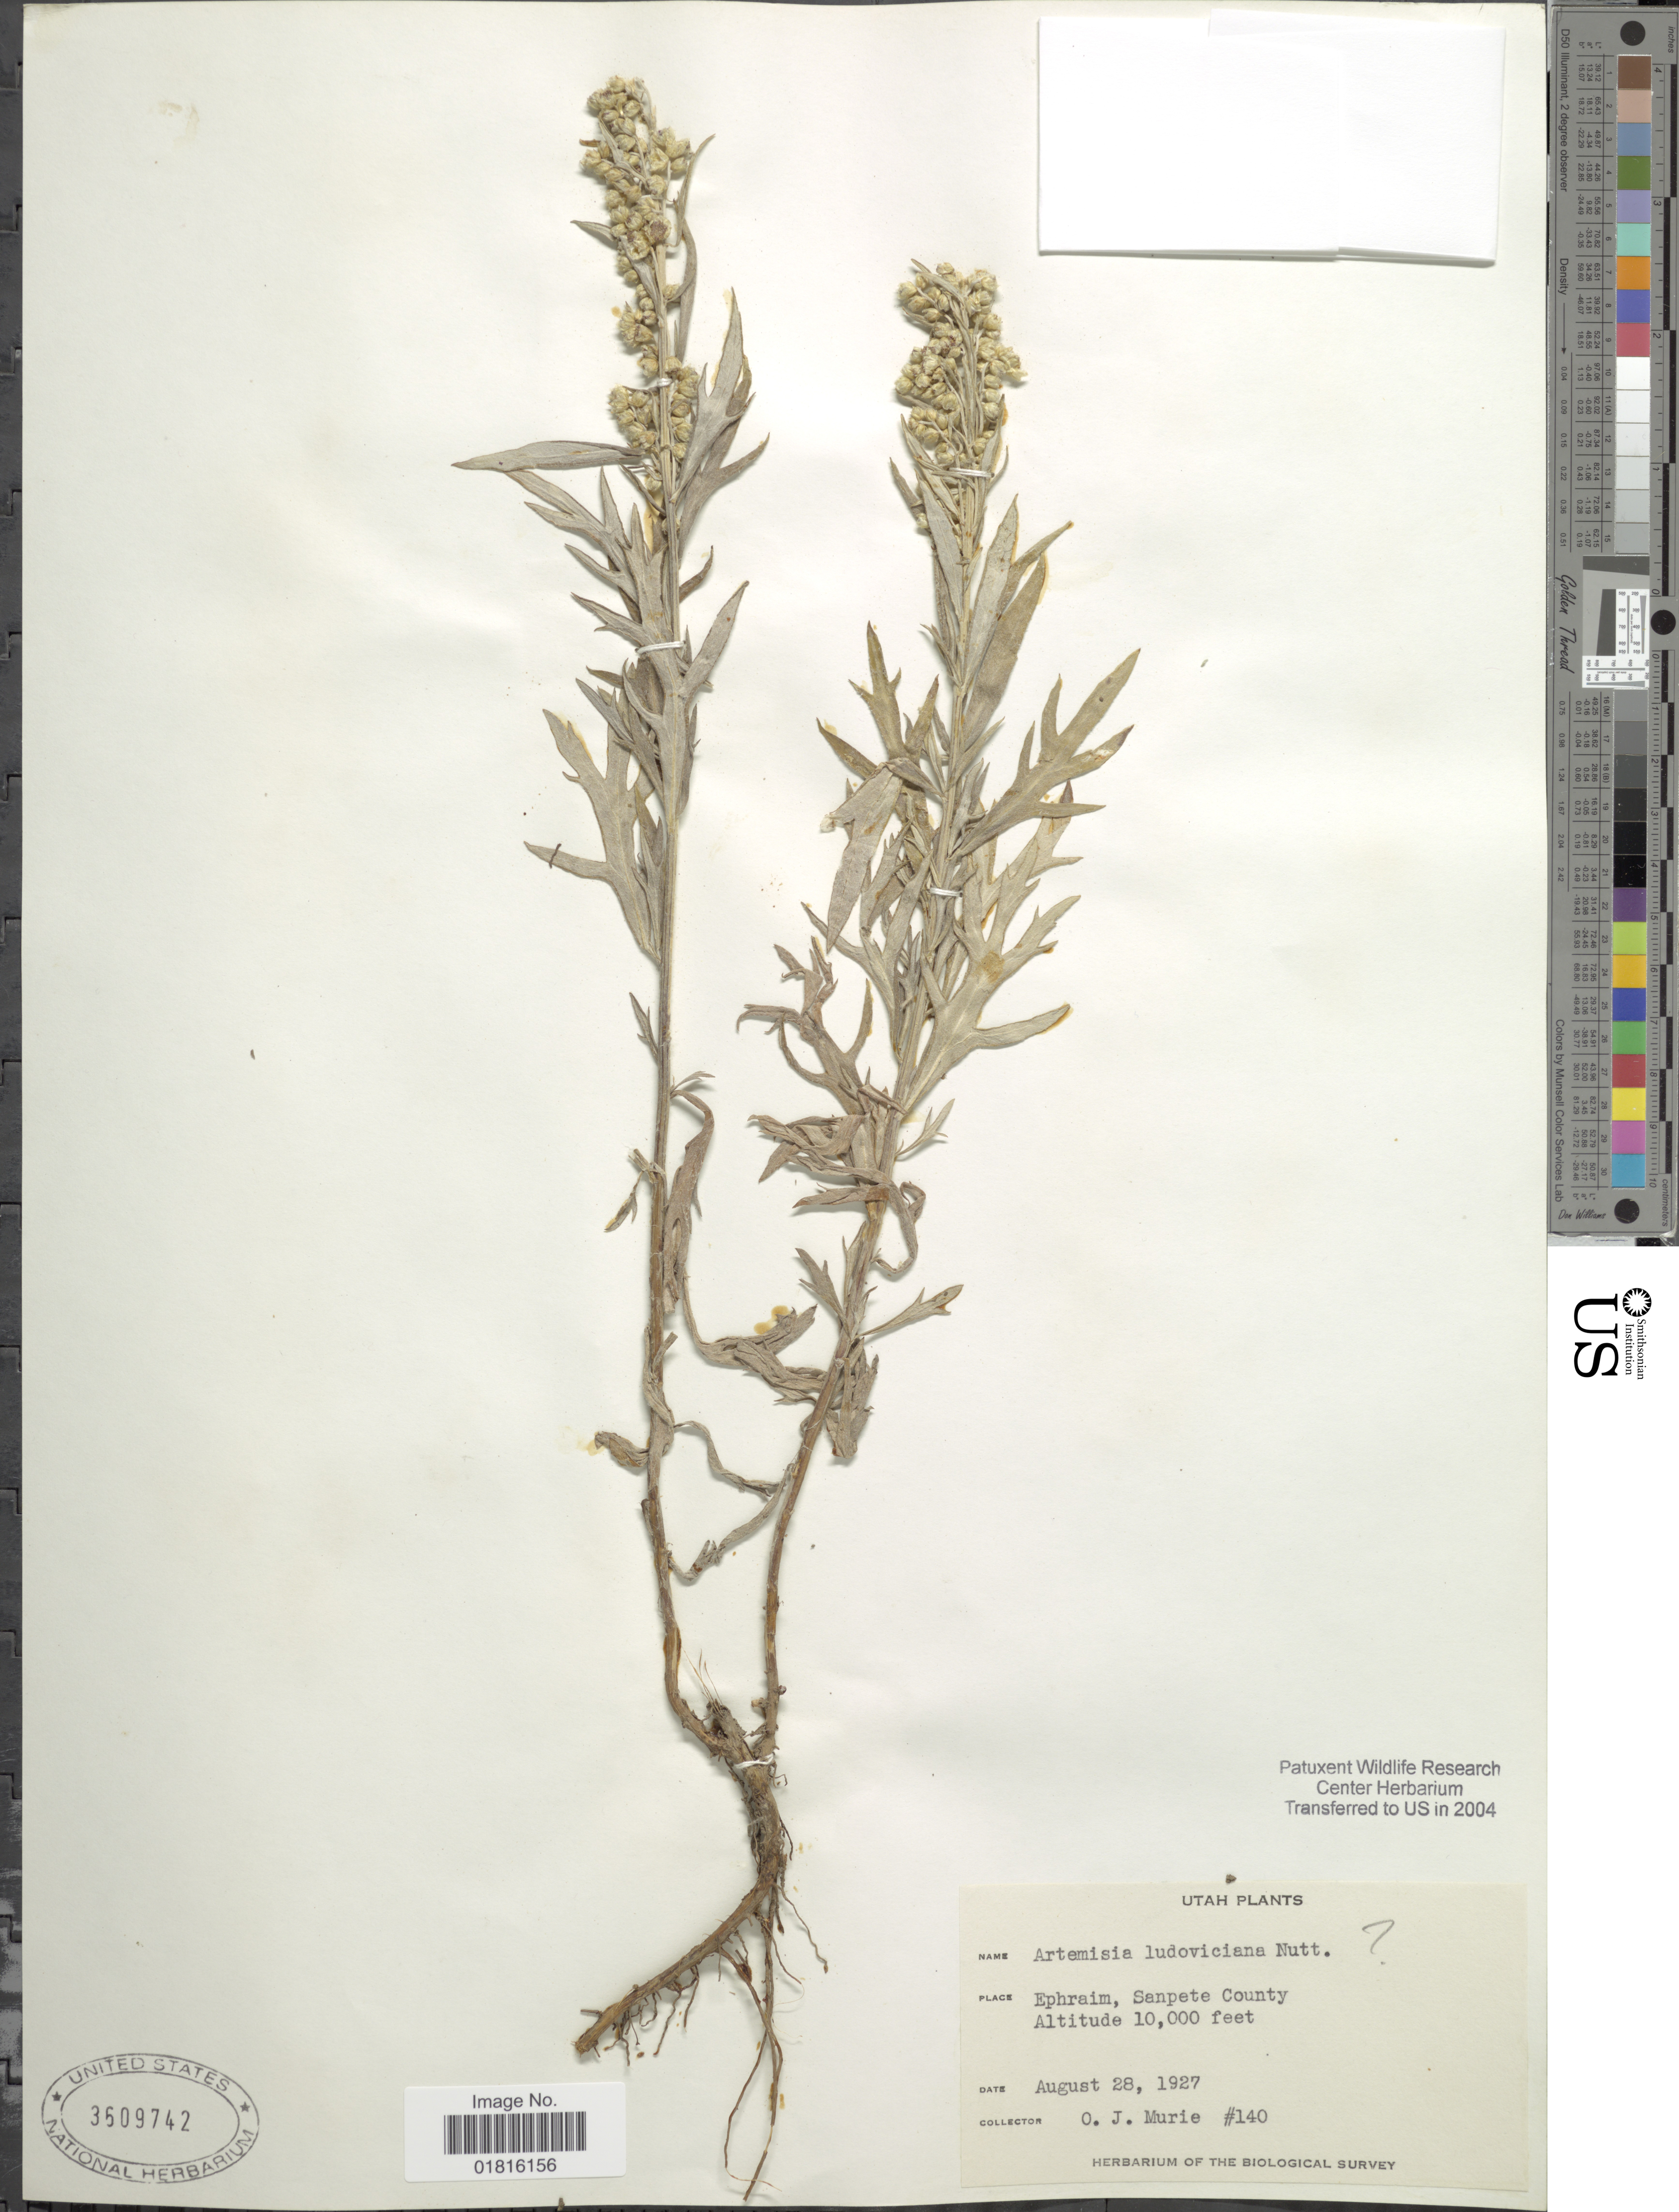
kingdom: Plantae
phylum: Tracheophyta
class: Magnoliopsida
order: Asterales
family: Asteraceae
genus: Artemisia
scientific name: Artemisia ludoviciana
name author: Nutt.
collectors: O. Murie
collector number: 140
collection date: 1927-08-28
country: United States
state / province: Utah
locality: Ephraim, Sanpete County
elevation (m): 3048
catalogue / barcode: US 3609742